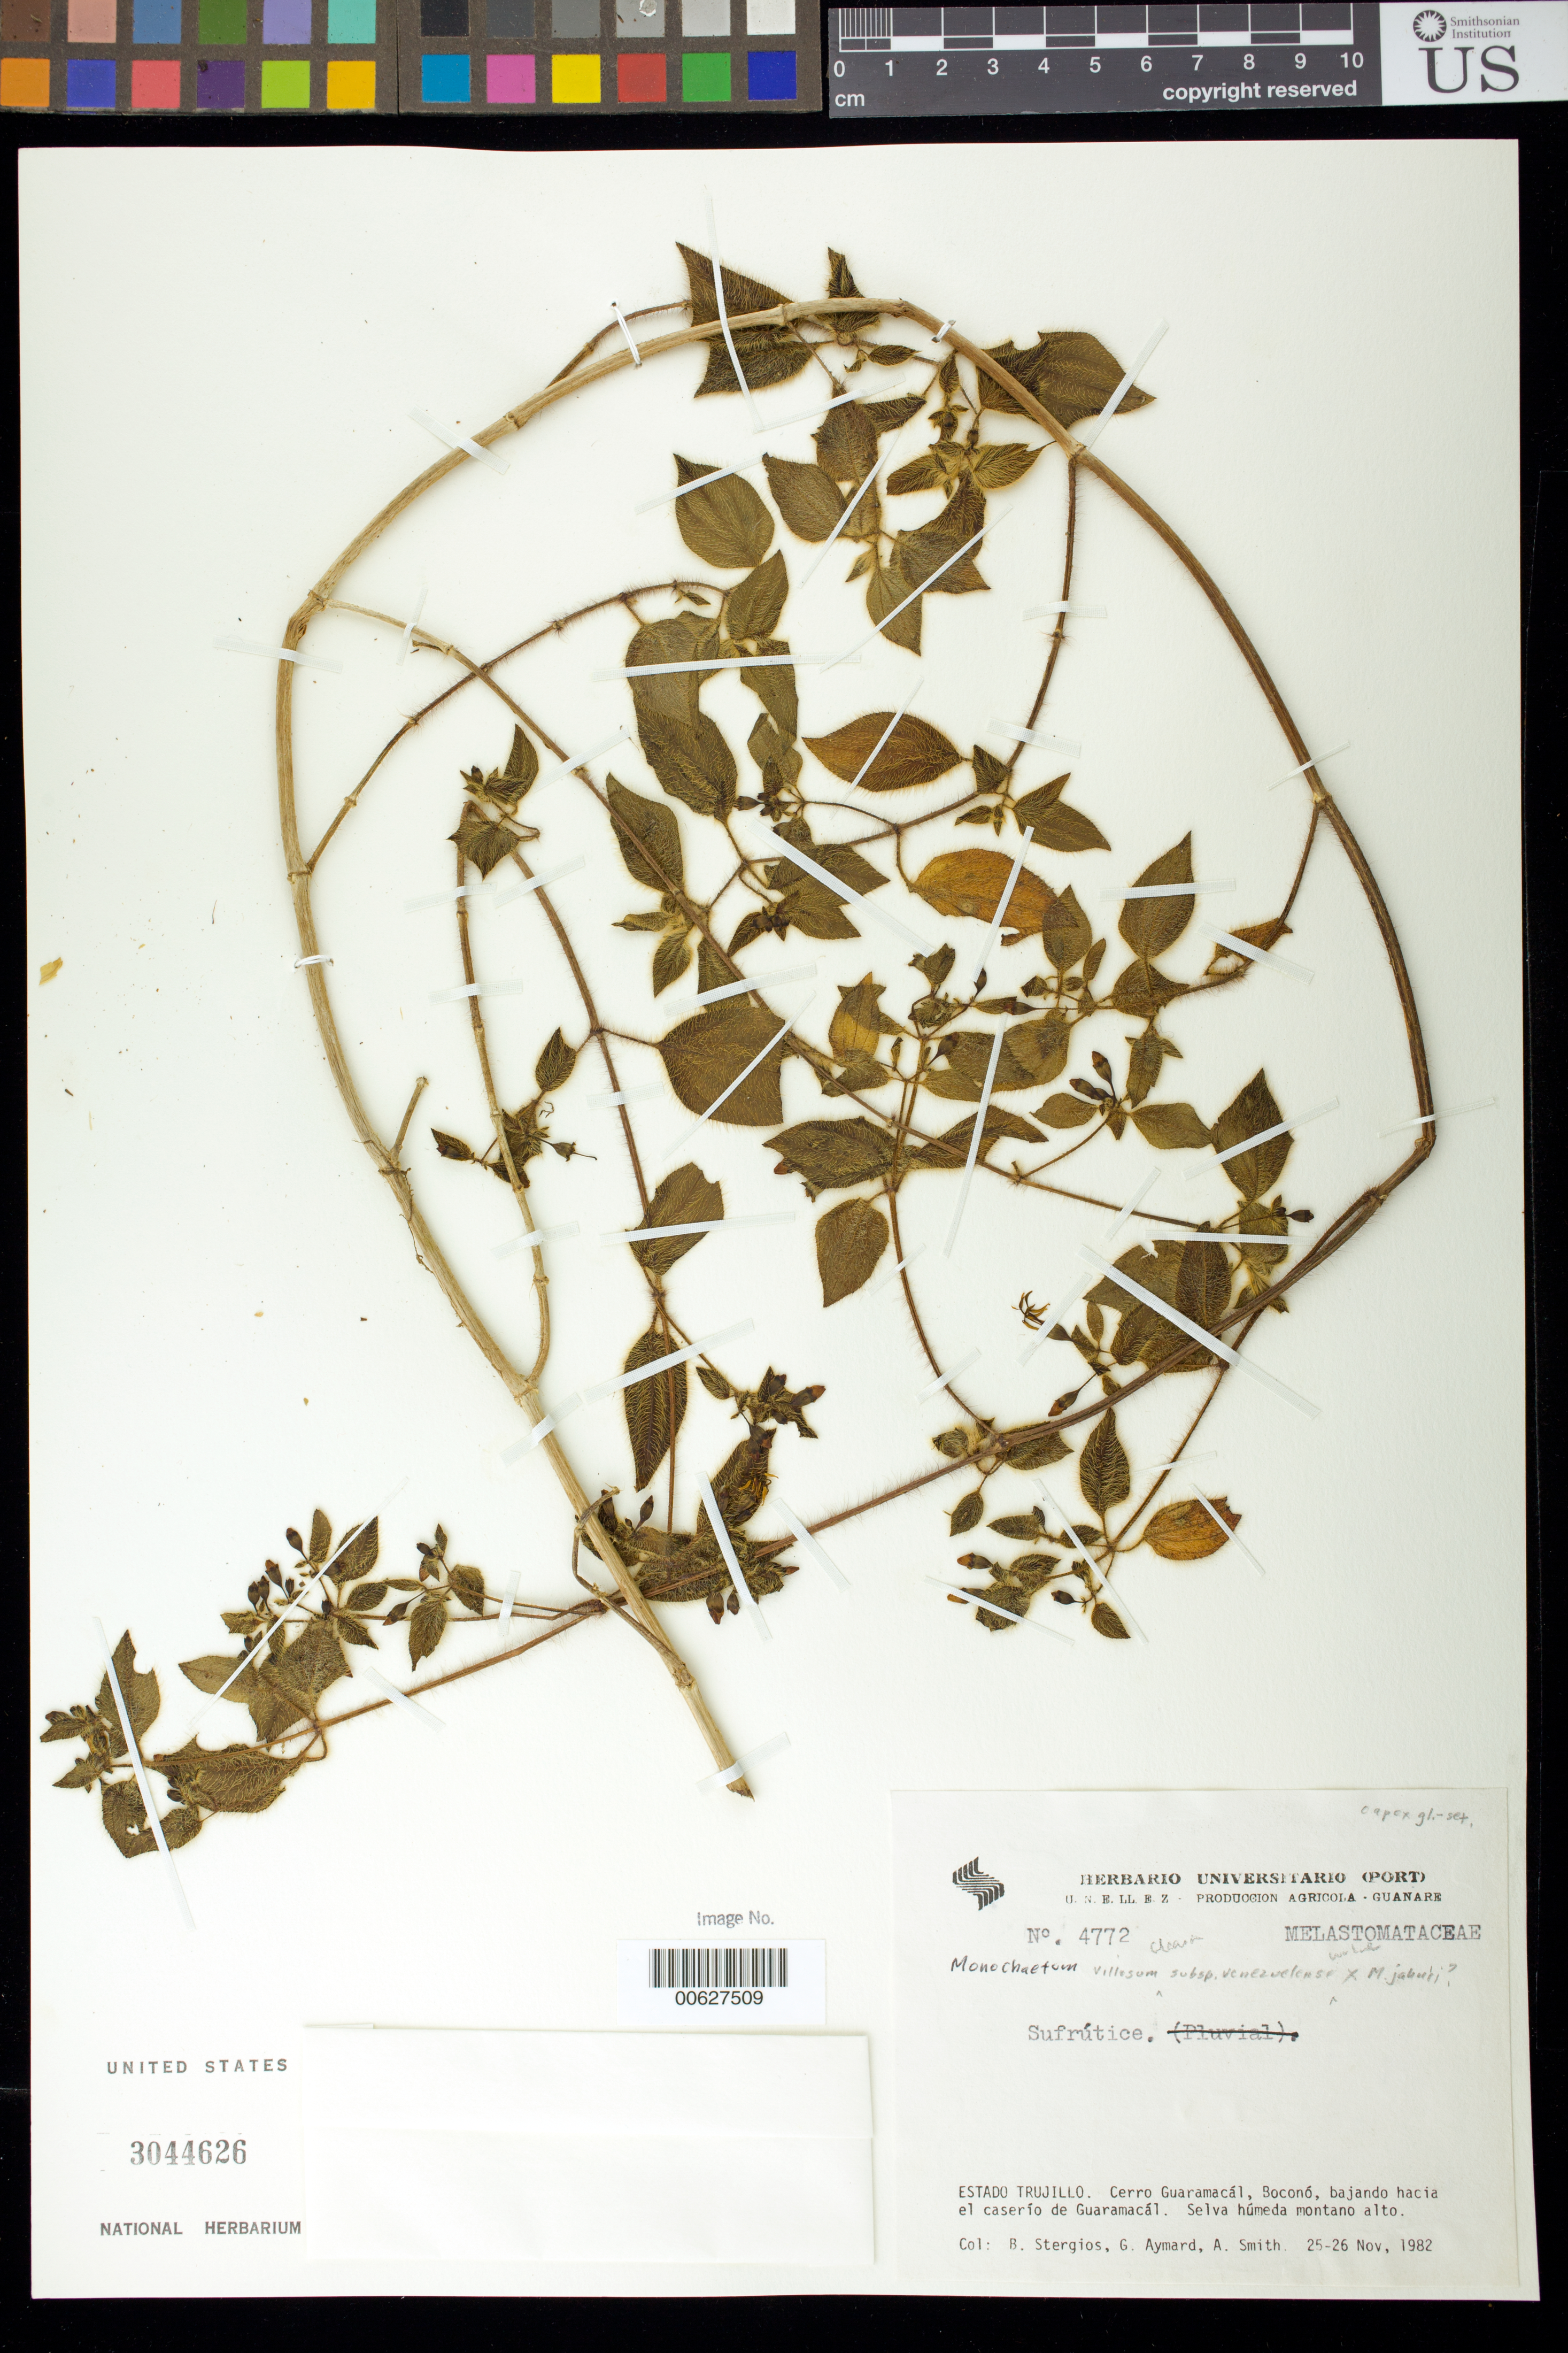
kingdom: Plantae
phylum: Tracheophyta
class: Magnoliopsida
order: Myrtales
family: Melastomataceae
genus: Monochaetum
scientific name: Monochaetum villosum subsp. venezuelense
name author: Wurdack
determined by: Wurdack, John J., (US), US (UNITED STATES)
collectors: B. G. Stergios, G. A. Aymard & A. Smith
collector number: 4772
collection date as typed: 25 Nov 1982 to 26 Nov 1982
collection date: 1982-11-25/1982-11-26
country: Venezuela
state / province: Trujillo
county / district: Boconó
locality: Cerro Guaramacal, bajando hacia el caserío de Guaramacal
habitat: Selva húmeda montano alto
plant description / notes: PORT, US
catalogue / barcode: US 3044626